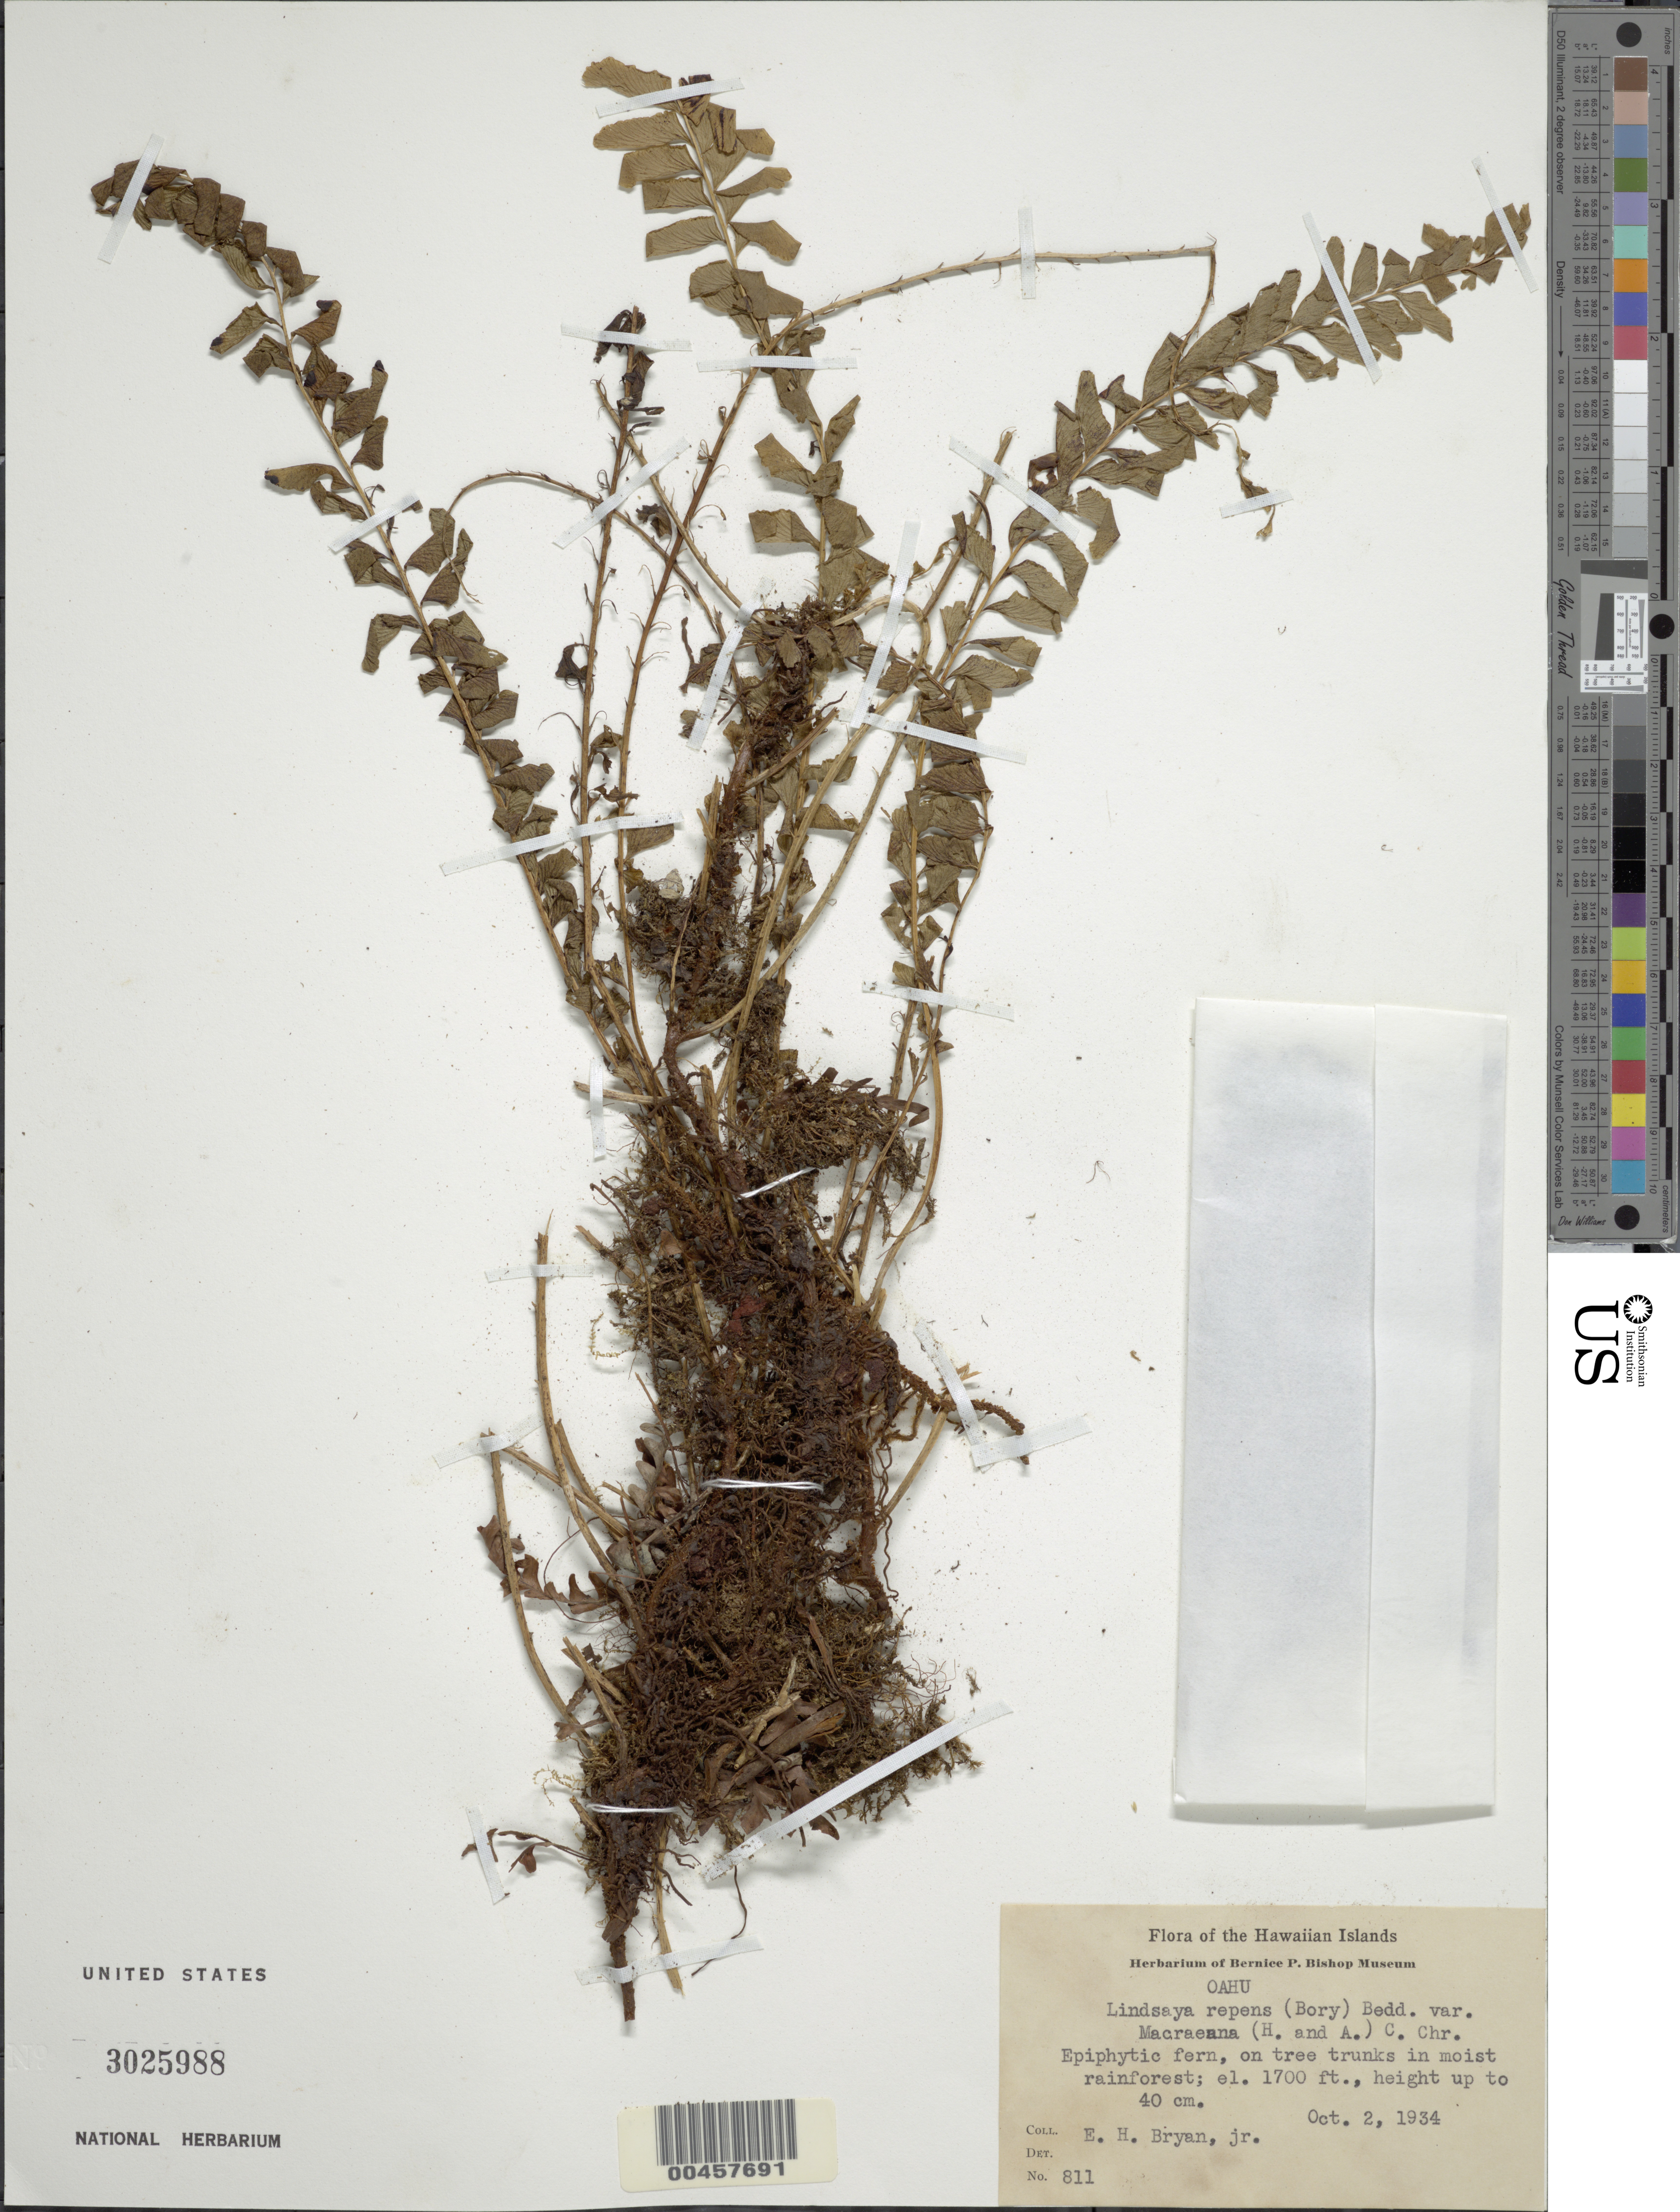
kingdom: Plantae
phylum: Tracheophyta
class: Polypodiopsida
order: Polypodiales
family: Lindsaeaceae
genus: Lindsaea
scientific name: Lindsaea repens var. macraeana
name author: (Hook. & Arn.) Mett. ex Kuhn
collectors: E. Bryan Jr.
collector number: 811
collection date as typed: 2 Oct 1934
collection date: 1934-10-02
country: United States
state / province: Hawaii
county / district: Honolulu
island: Oahu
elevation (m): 518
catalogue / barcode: US 3025988